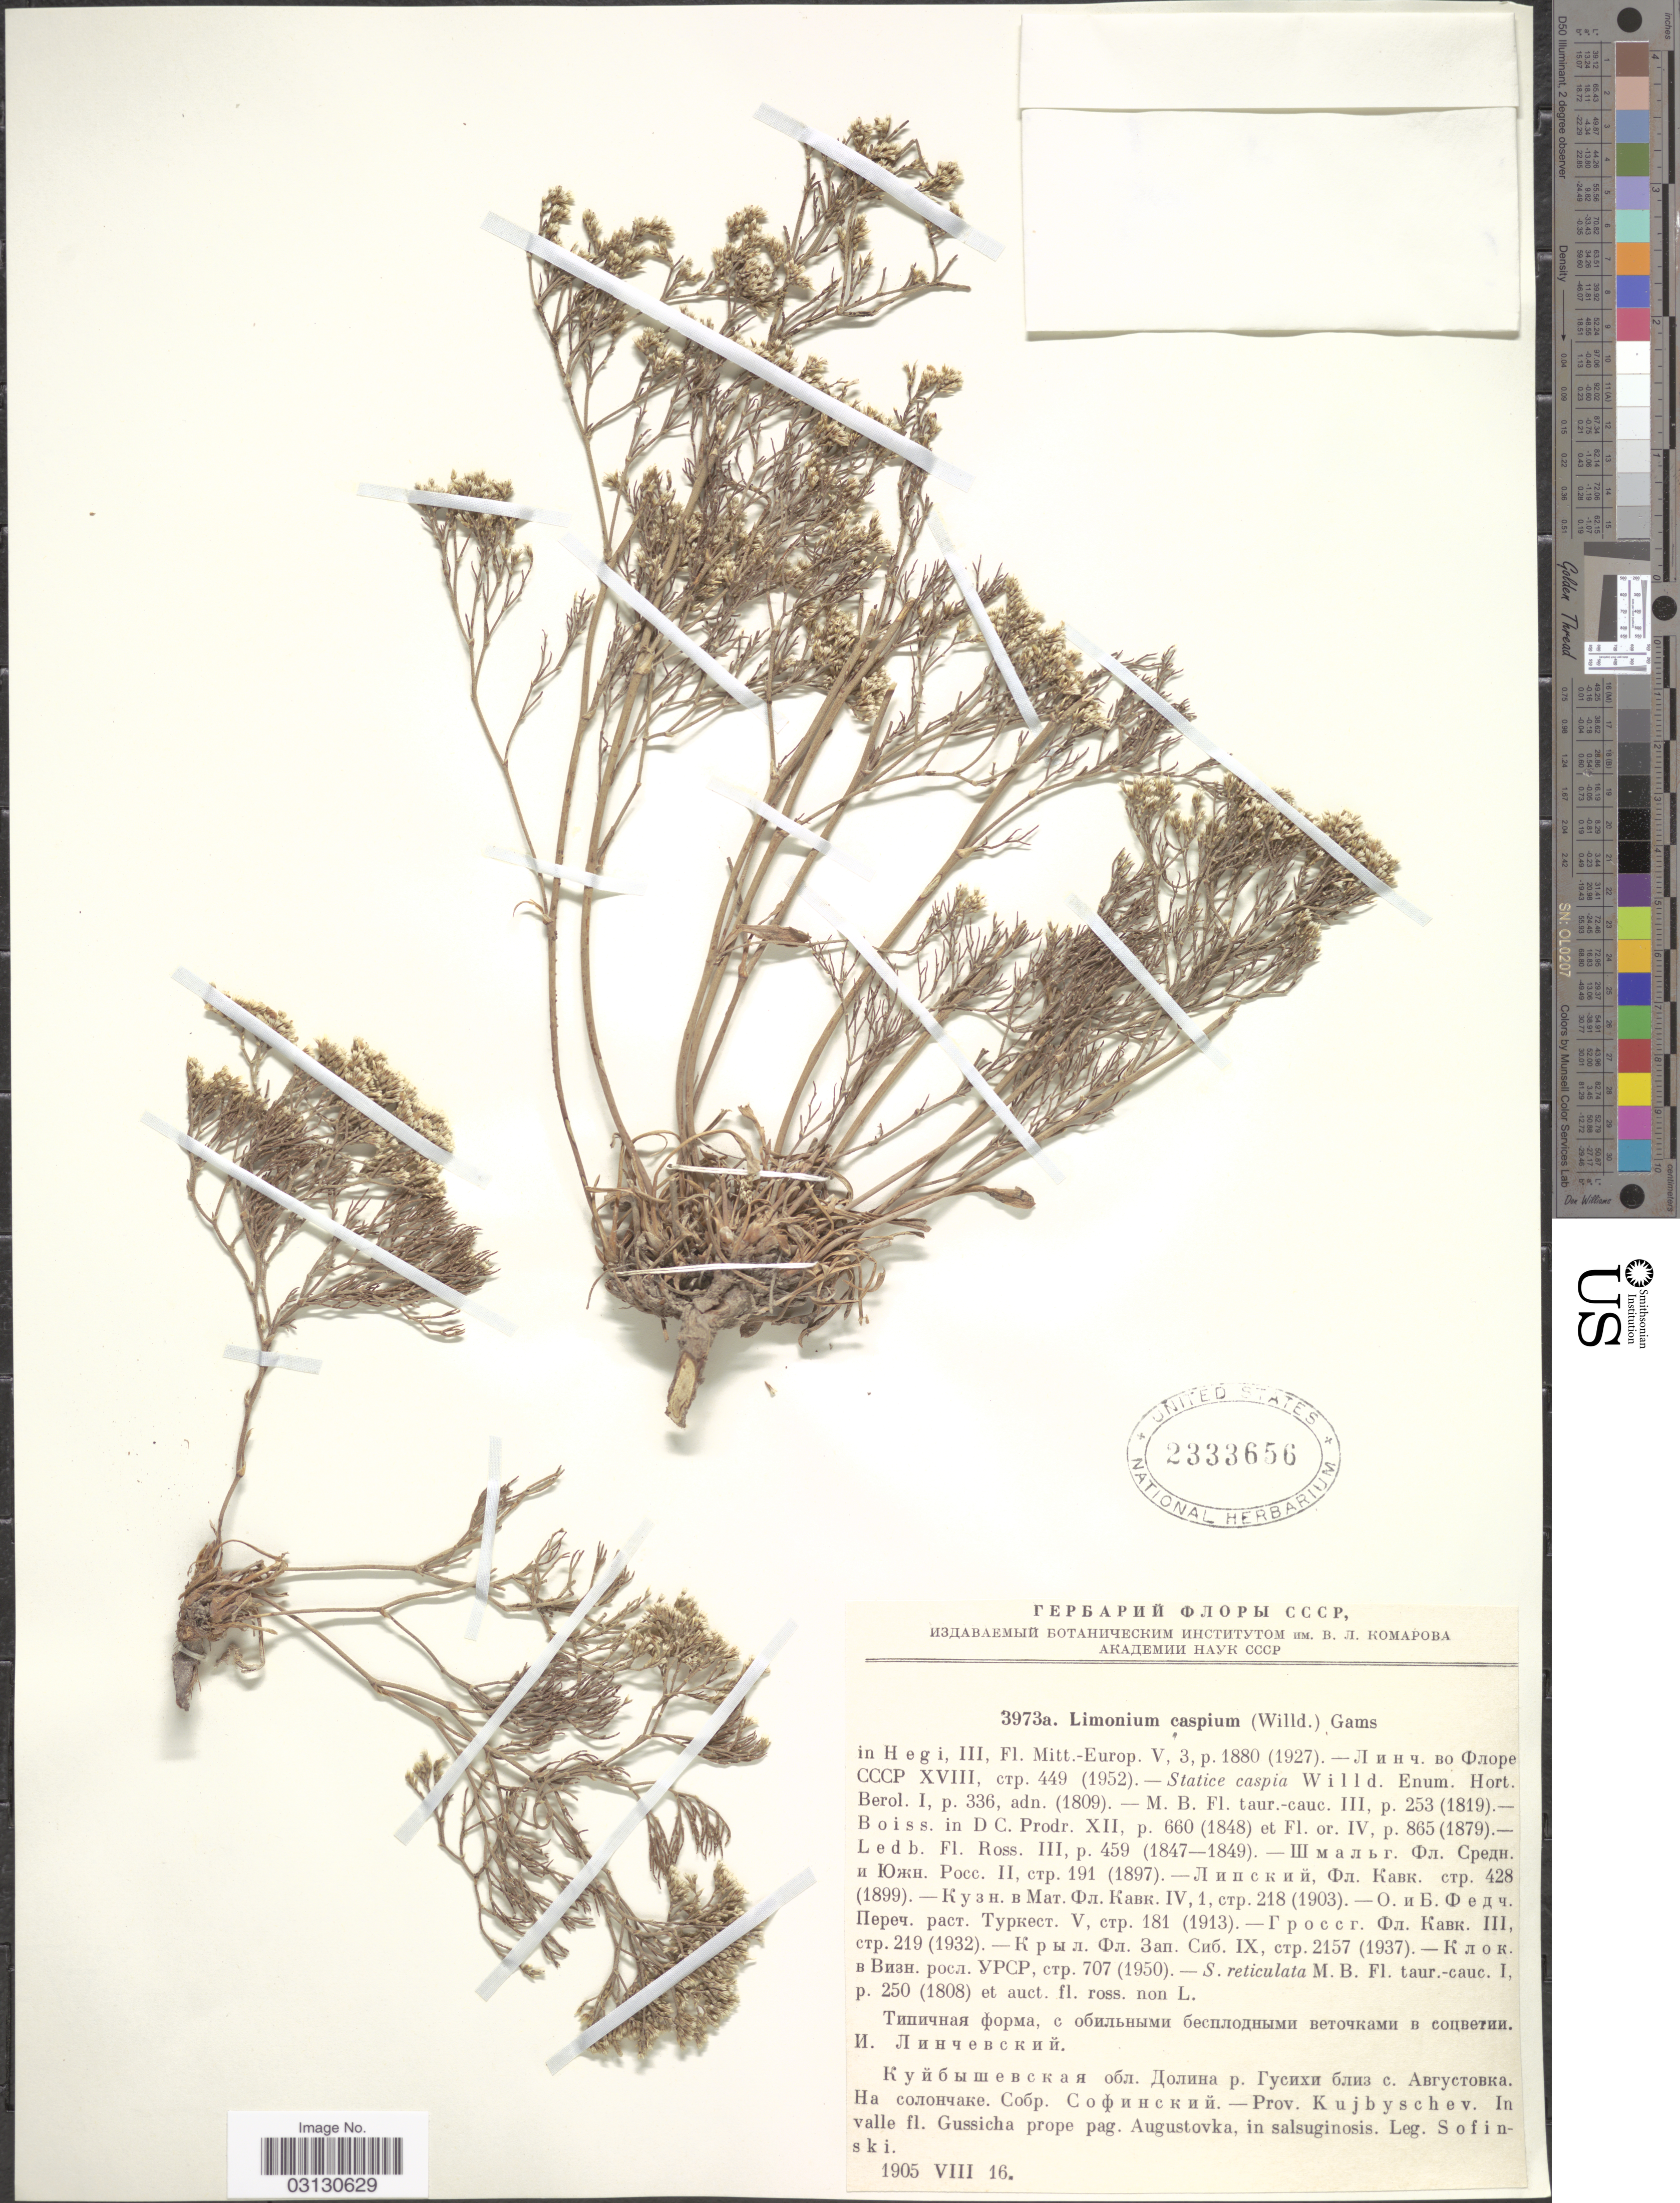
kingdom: Plantae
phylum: Tracheophyta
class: Magnoliopsida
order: Caryophyllales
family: Plumbaginaceae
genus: Limonium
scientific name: Limonium caspium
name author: (Willd.) P. Fourn.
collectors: Sofinski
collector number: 3973a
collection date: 1905-08-16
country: Russian Federation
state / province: Samara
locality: Prov. Kujbyschev, In valle fl. Gussicha prope pag. Augustovka, in salsuginosis.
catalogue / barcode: US 2333656